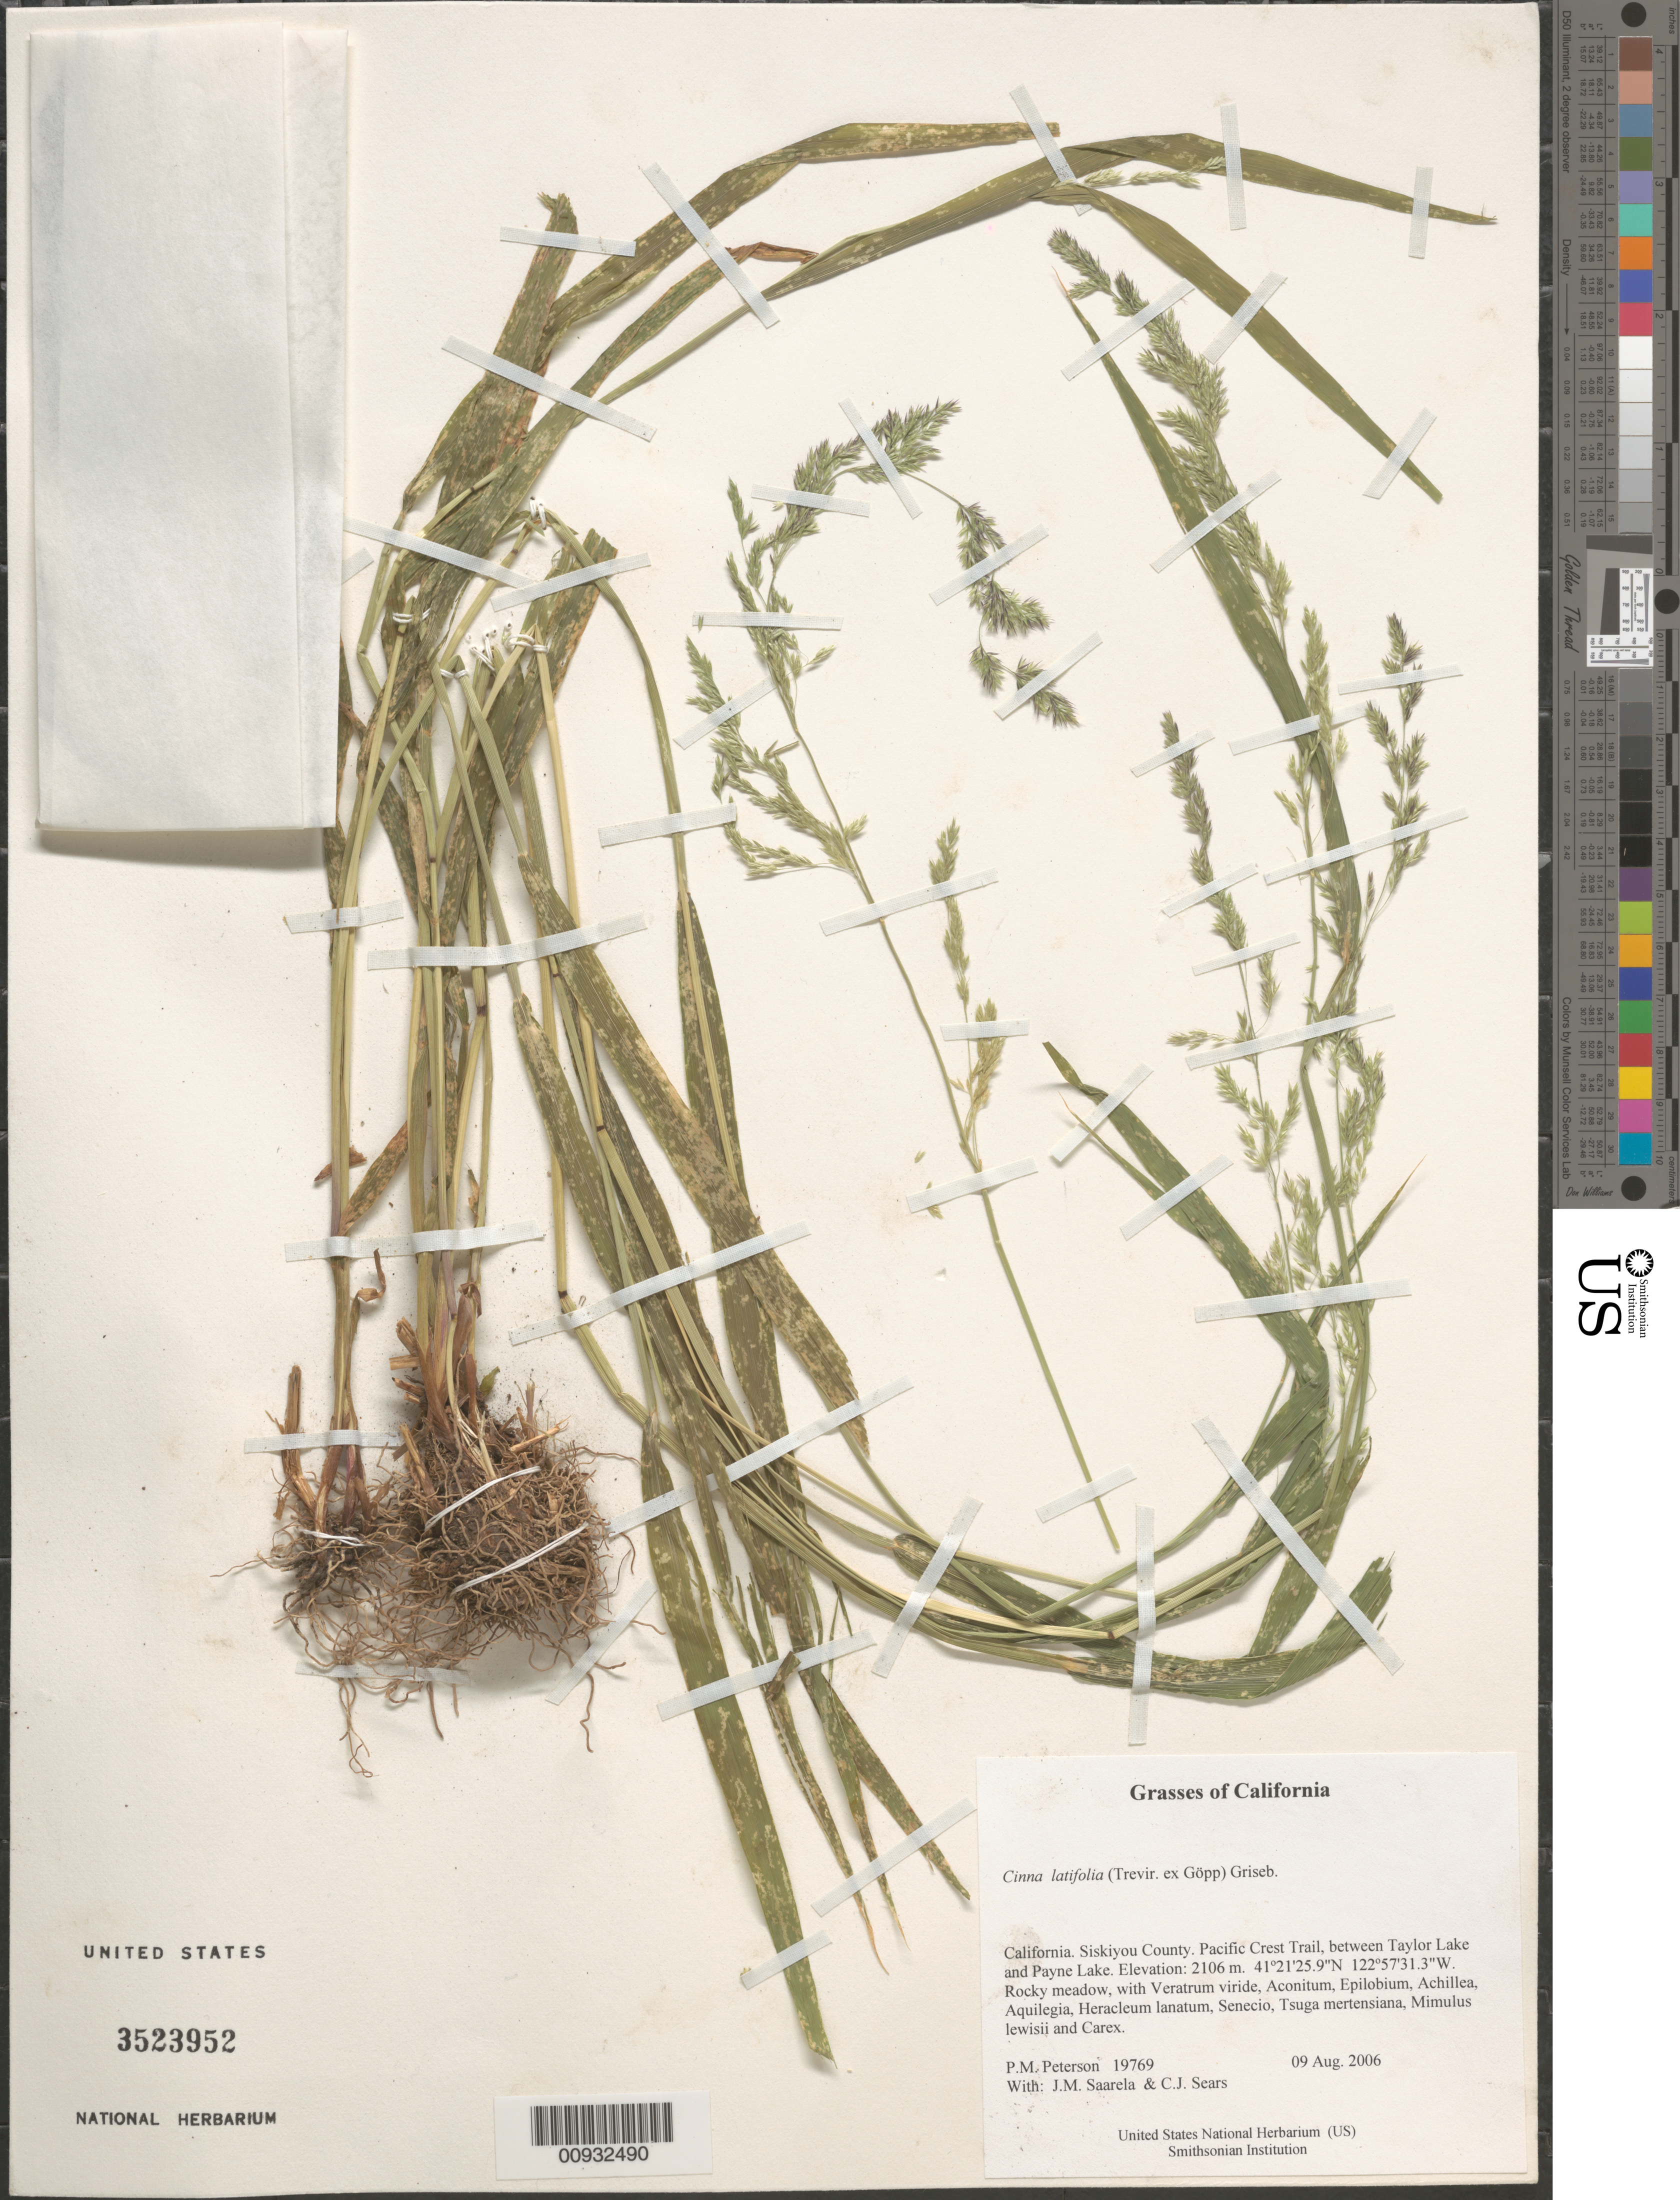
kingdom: Plantae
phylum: Tracheophyta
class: Liliopsida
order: Poales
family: Poaceae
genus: Cinna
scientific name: Cinna latifolia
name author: (Trevir. ex Goeppert) Griseb.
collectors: P. M. Peterson, J. Saarela & C. Sears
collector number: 19769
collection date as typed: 09 Aug 2006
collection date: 2006-08-09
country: United States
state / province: California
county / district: Siskiyou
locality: Pacific Crest Trail, between Taylor Lake and Payne Lake.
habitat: Rocky meadow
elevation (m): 2106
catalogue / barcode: US 3523952